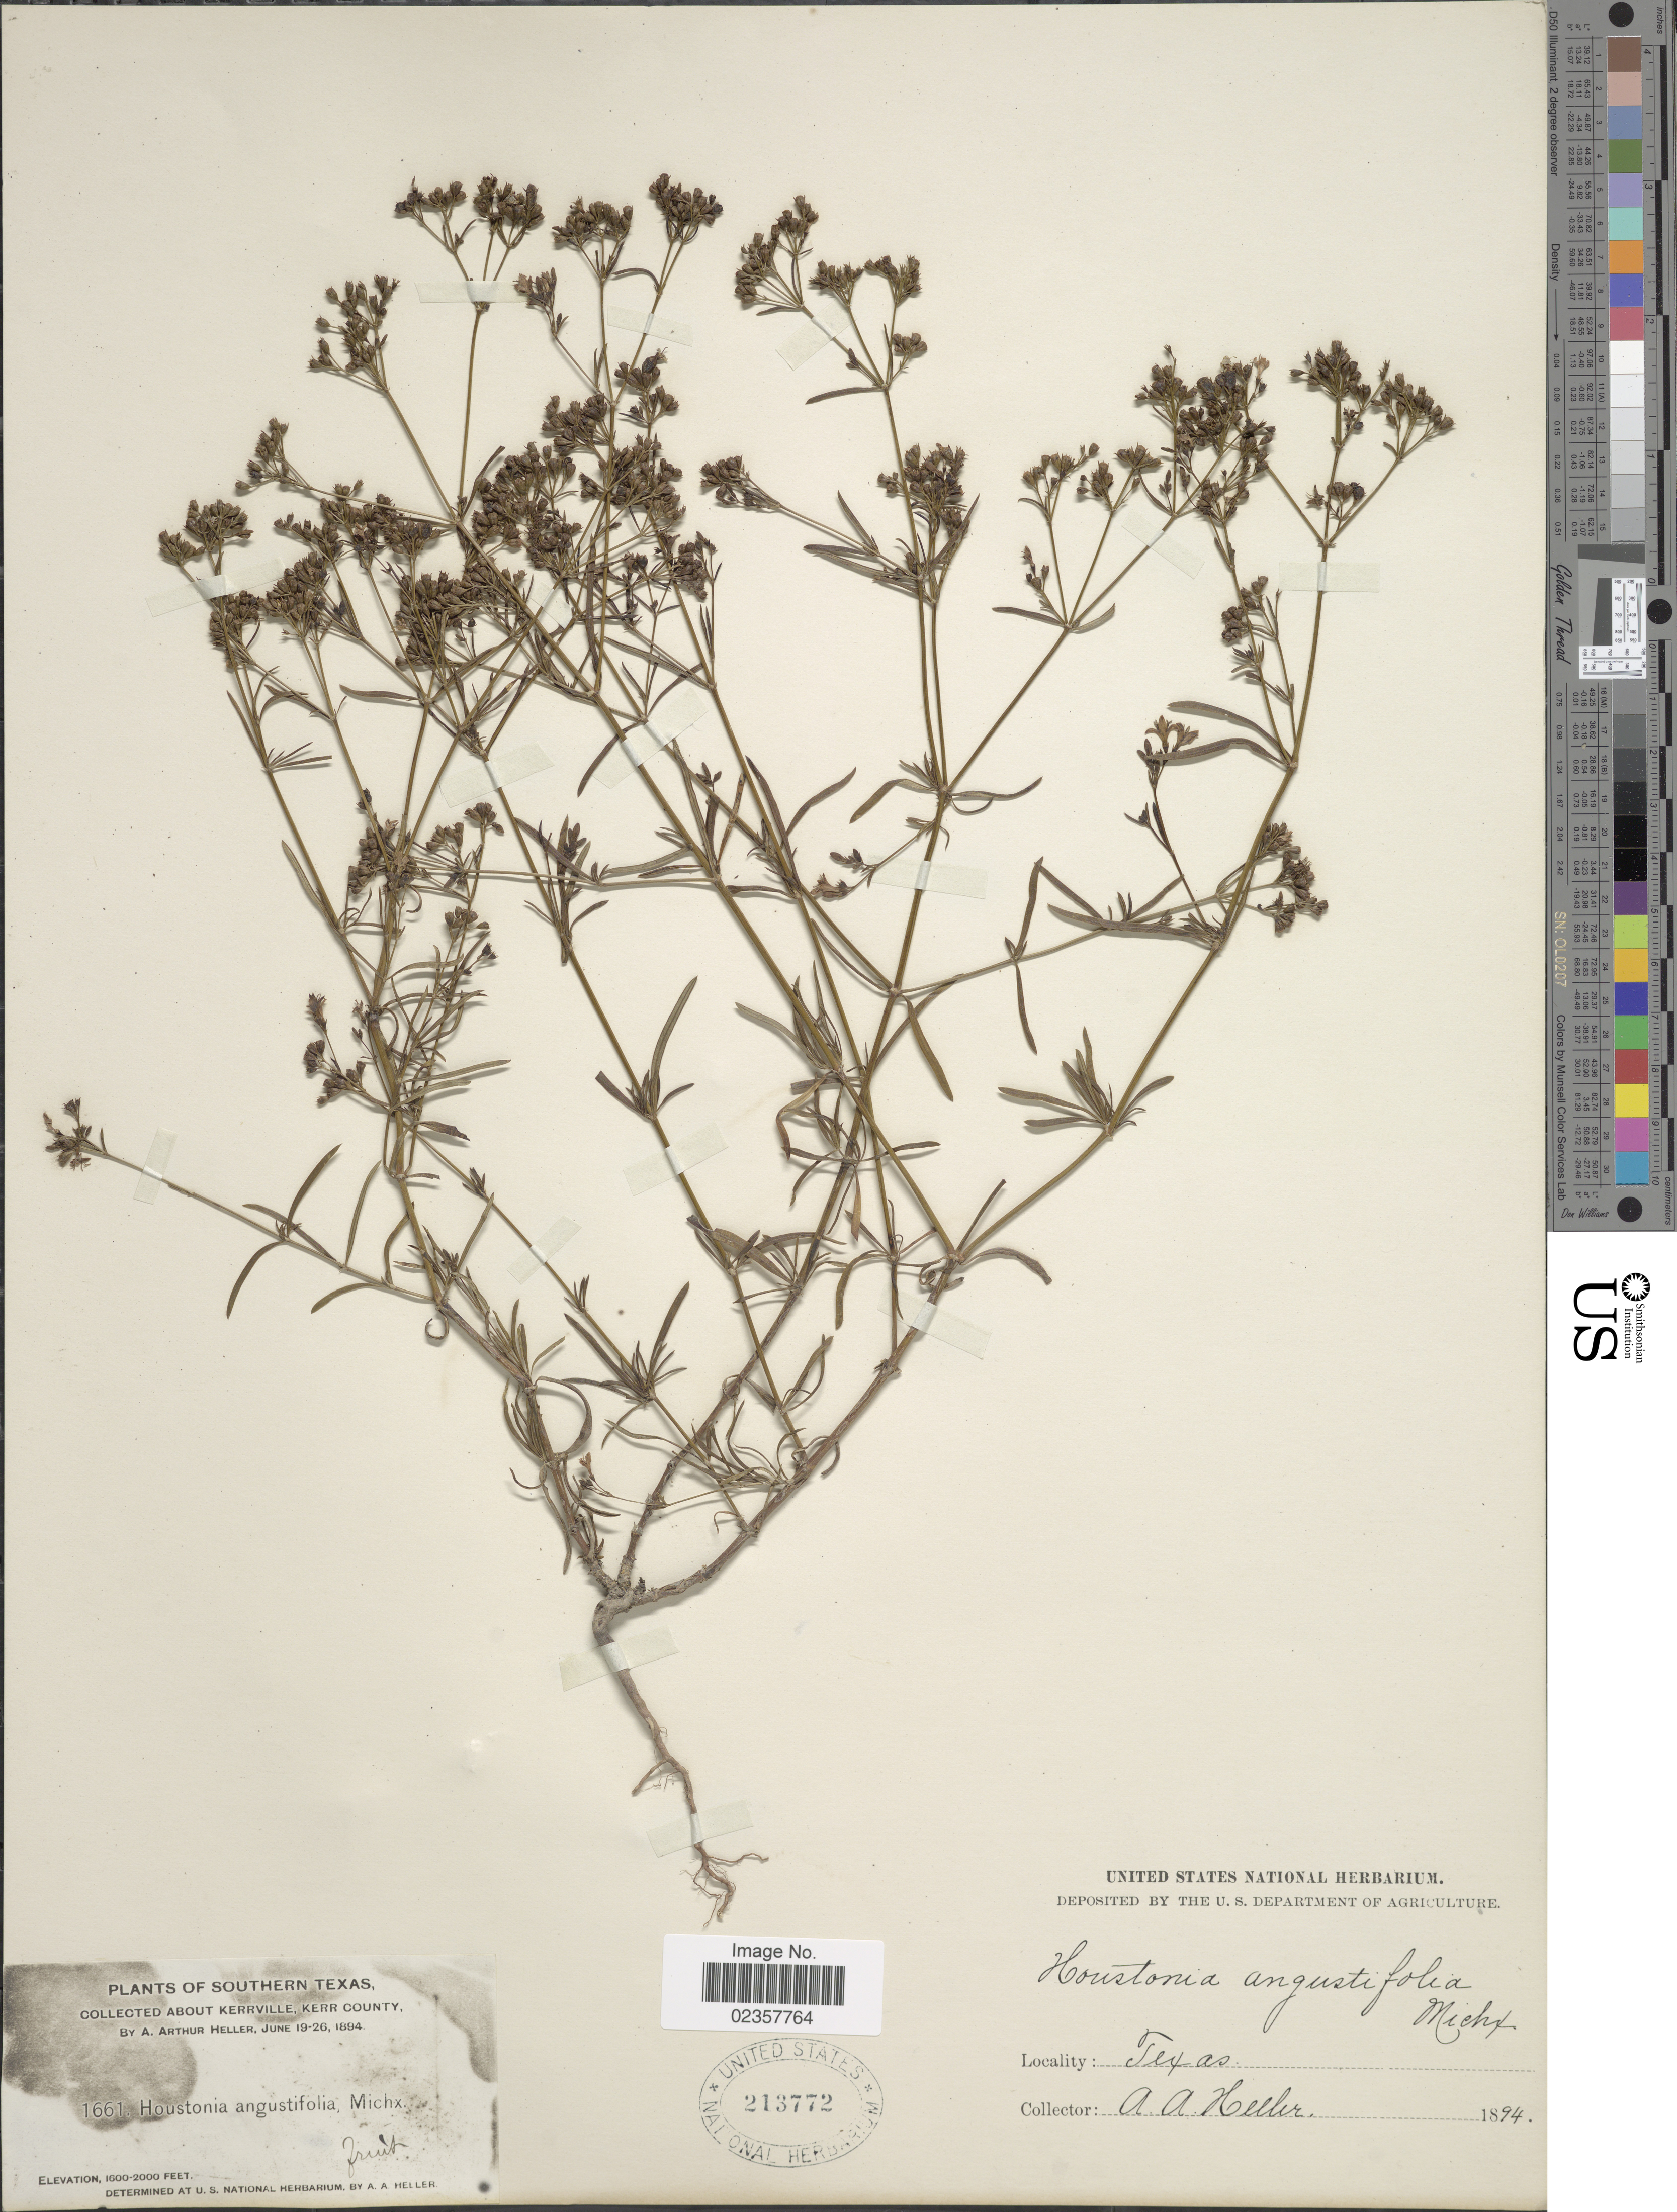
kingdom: Plantae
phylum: Tracheophyta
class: Magnoliopsida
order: Gentianales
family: Rubiaceae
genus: Houstonia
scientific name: Houstonia nigricans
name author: (Lam.) Fernald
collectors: A. A. Heller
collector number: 1661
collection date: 1894-06-19/1894-06-26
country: United States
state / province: Texas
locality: Texas, About Kerrville, Kerr County. Southern Texas.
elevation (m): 488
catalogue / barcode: US 213772